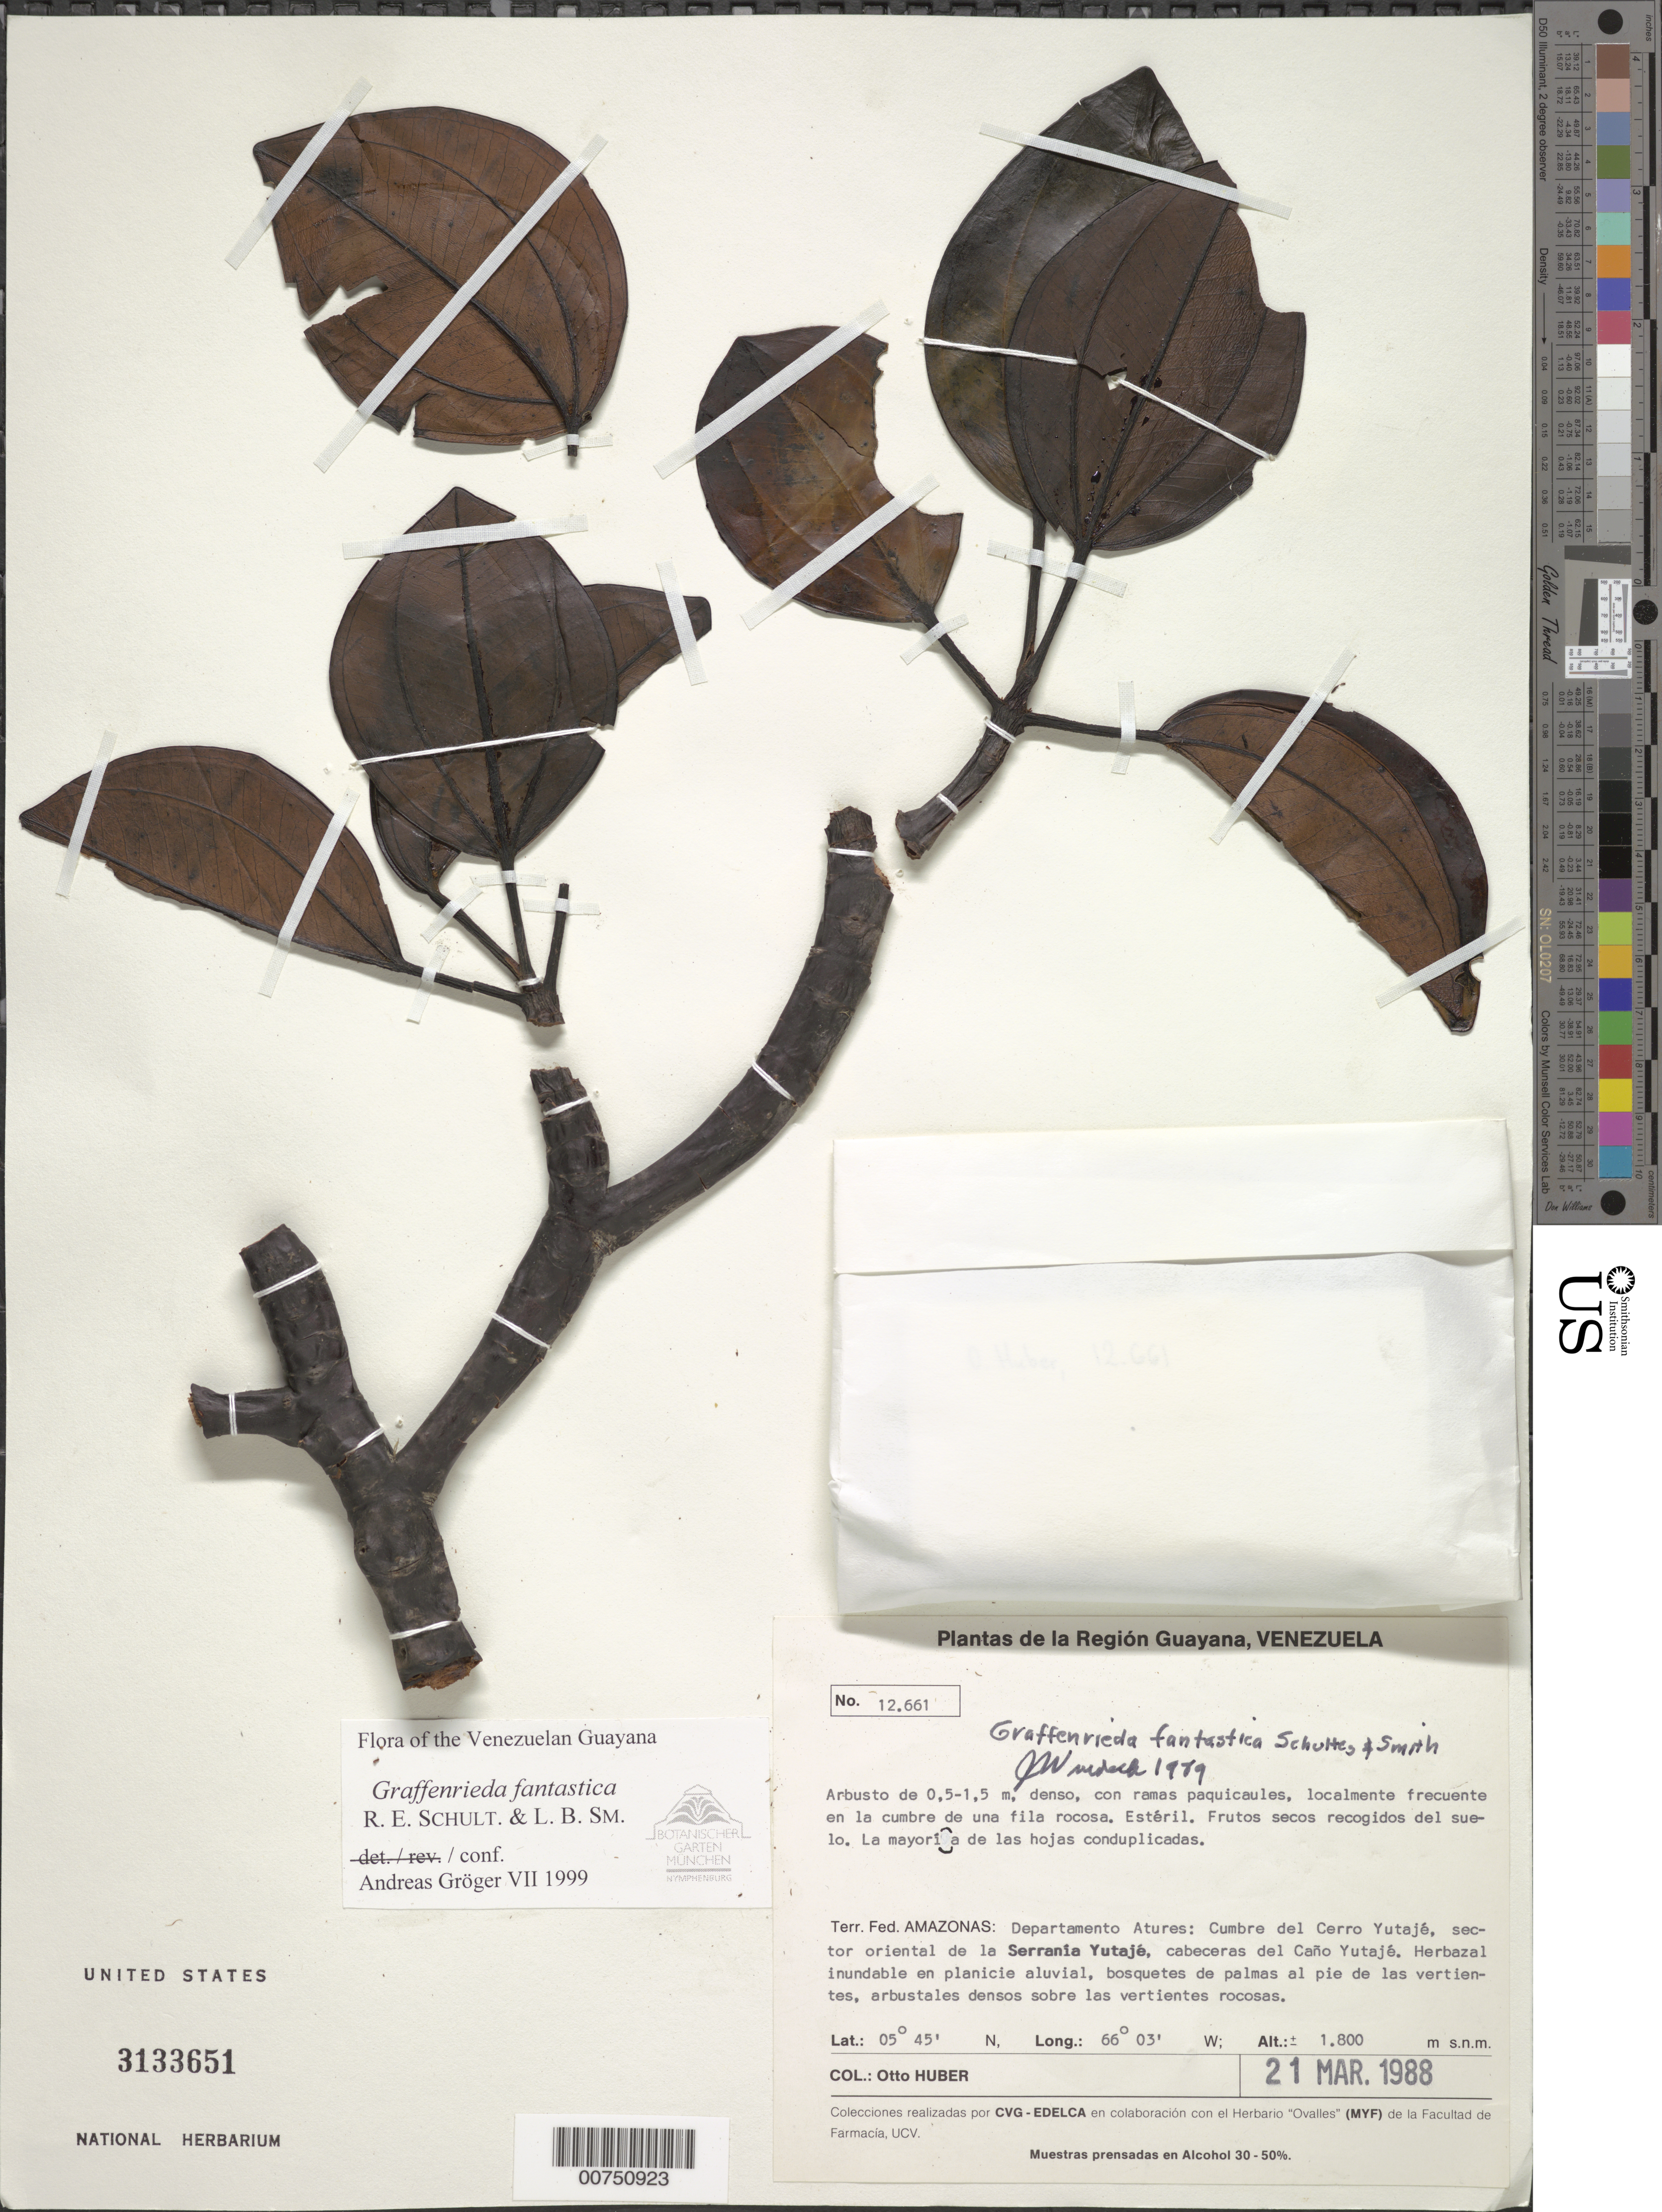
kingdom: Plantae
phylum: Tracheophyta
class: Magnoliopsida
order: Myrtales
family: Melastomataceae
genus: Graffenrieda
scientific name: Graffenrieda fantastica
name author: R.E. Schult. & L.B. Sm.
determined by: Gröger, A.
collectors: O. Huber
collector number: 12661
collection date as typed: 21-Mar-88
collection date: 1988-03-21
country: Venezuela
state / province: Amazonas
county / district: Atures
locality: Cerro Yutajé, cumbre, sector oriental de la Serrania Yutajé, cabeceras del Caño Yutajé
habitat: Cumbre de una fila rocosa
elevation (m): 1800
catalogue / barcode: US 3133651